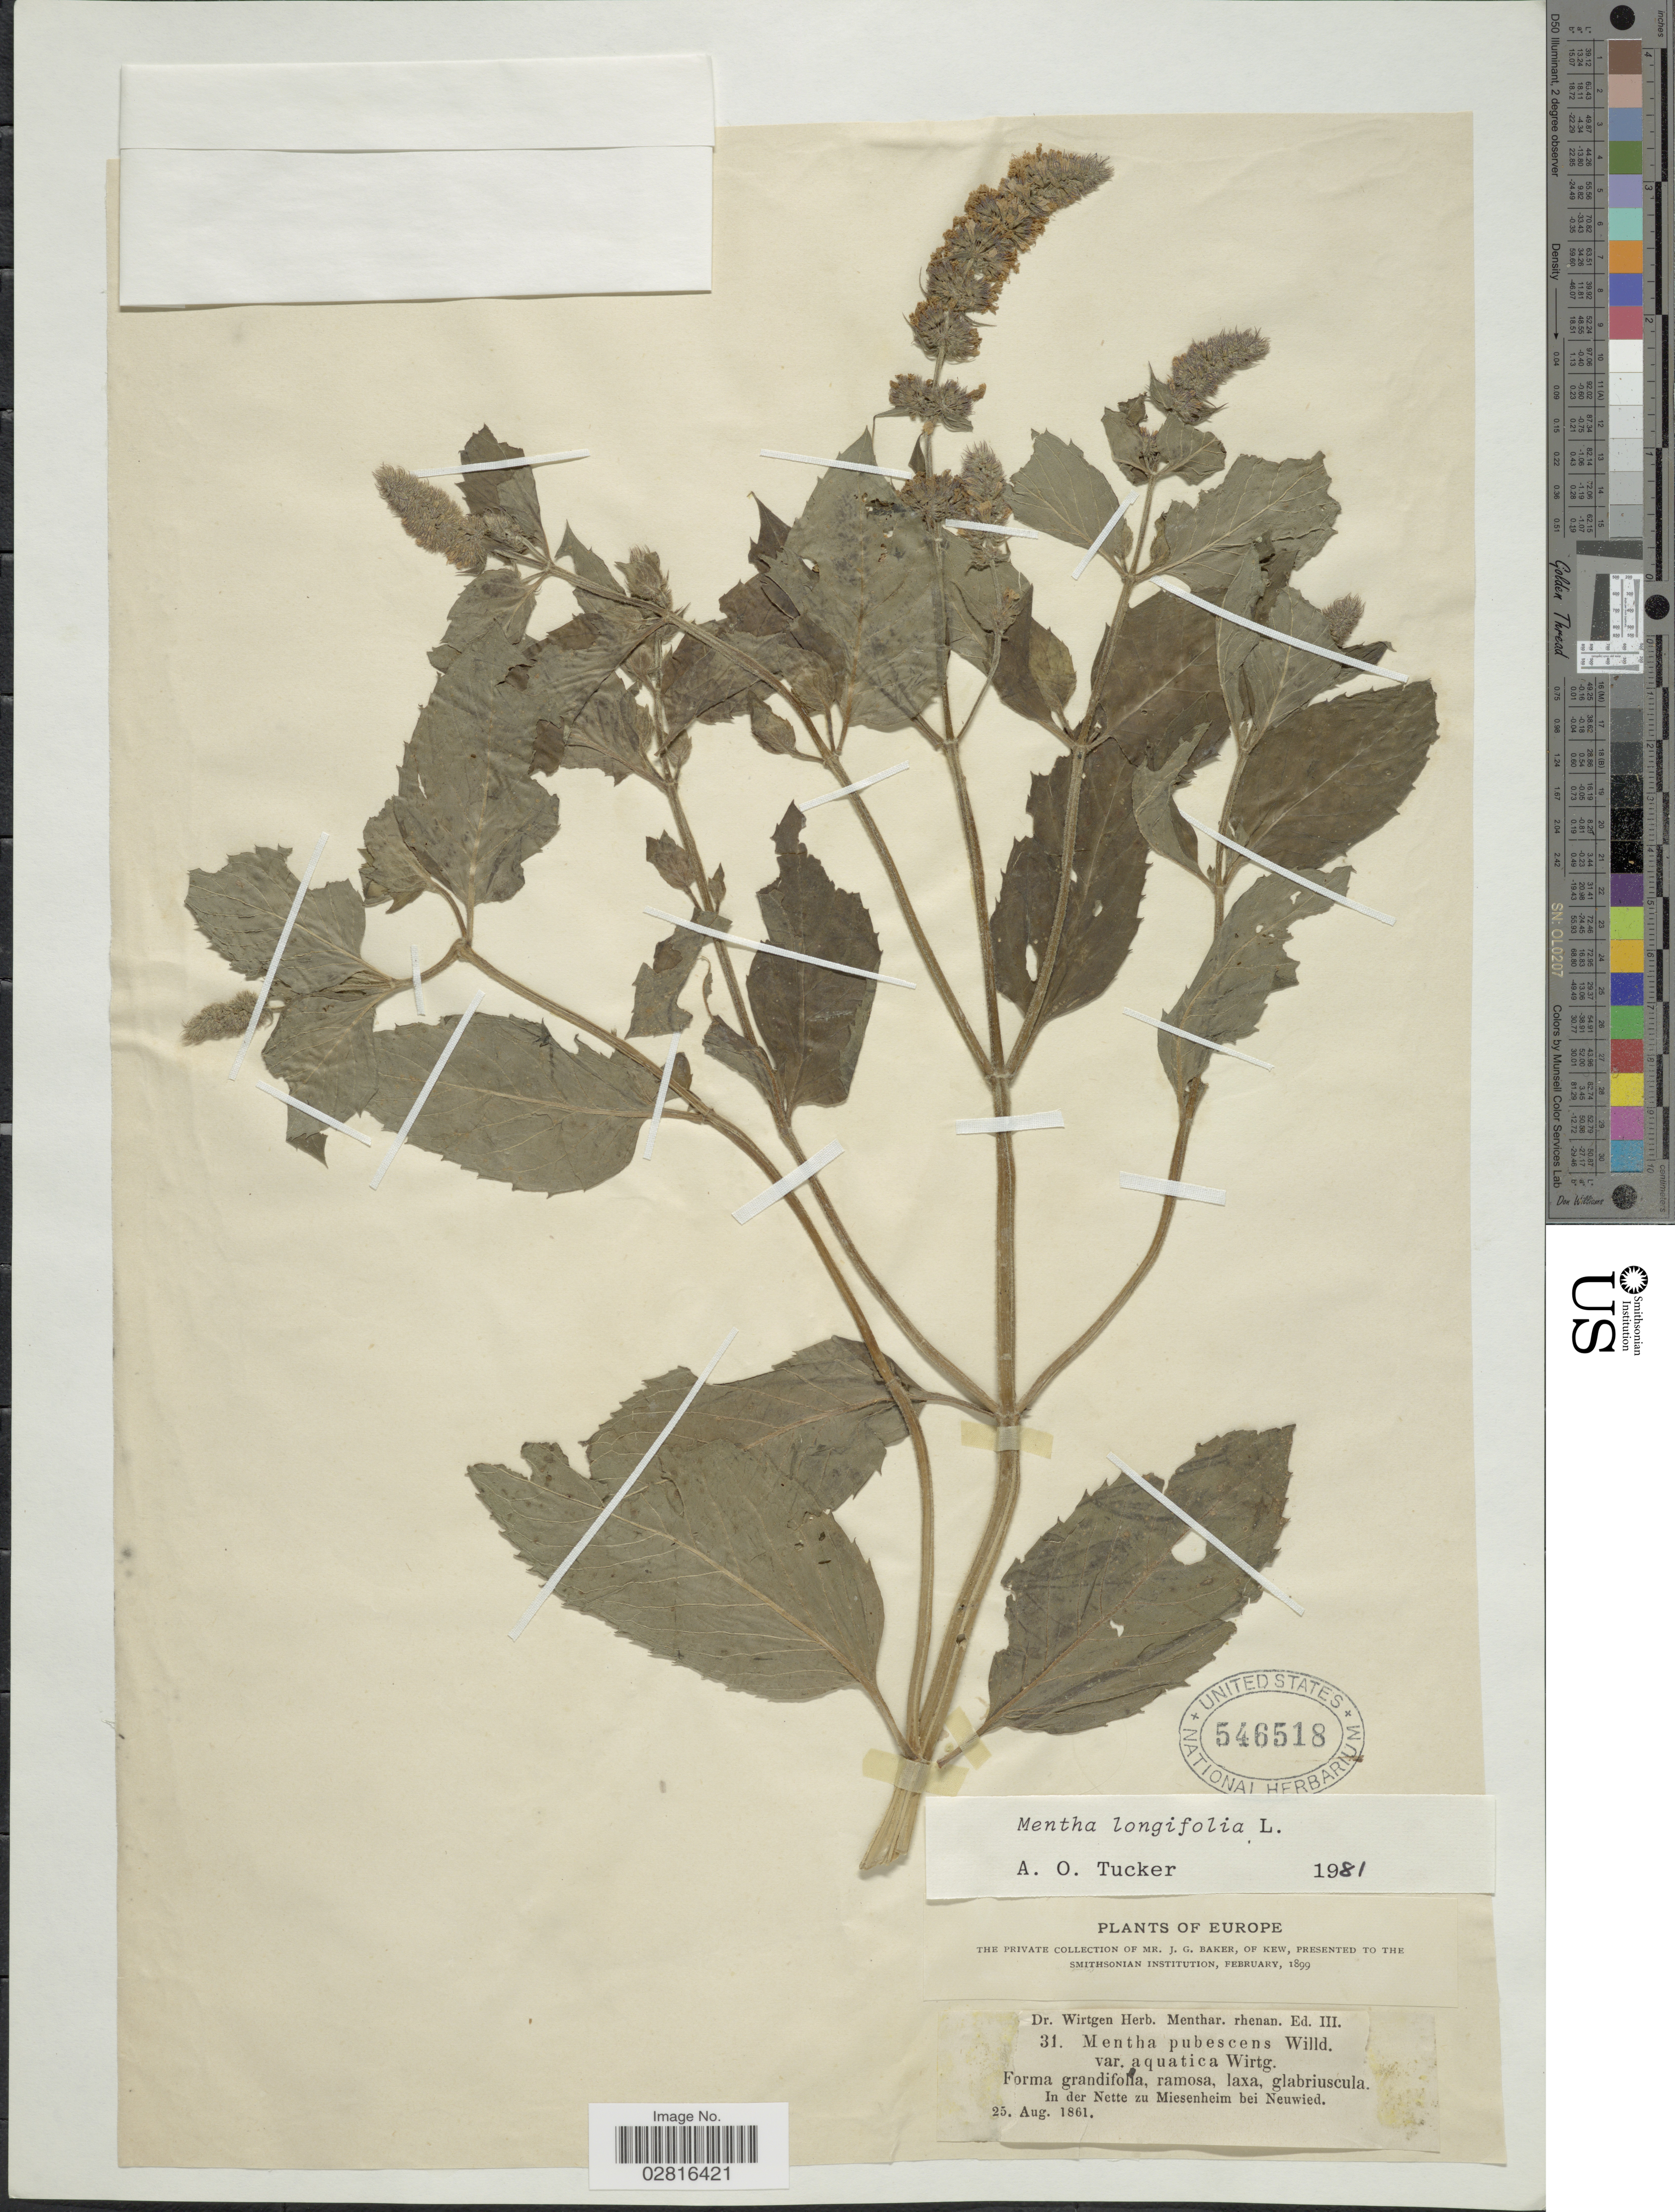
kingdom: Plantae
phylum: Tracheophyta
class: Magnoliopsida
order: Lamiales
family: Lamiaceae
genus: Mentha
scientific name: Mentha longifolia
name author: (L.) L.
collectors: J. G. Baker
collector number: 31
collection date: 1861-08-25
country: Germany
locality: Europe. In der Nette zu Miesenheim bei Neuwied.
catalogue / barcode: US 546518